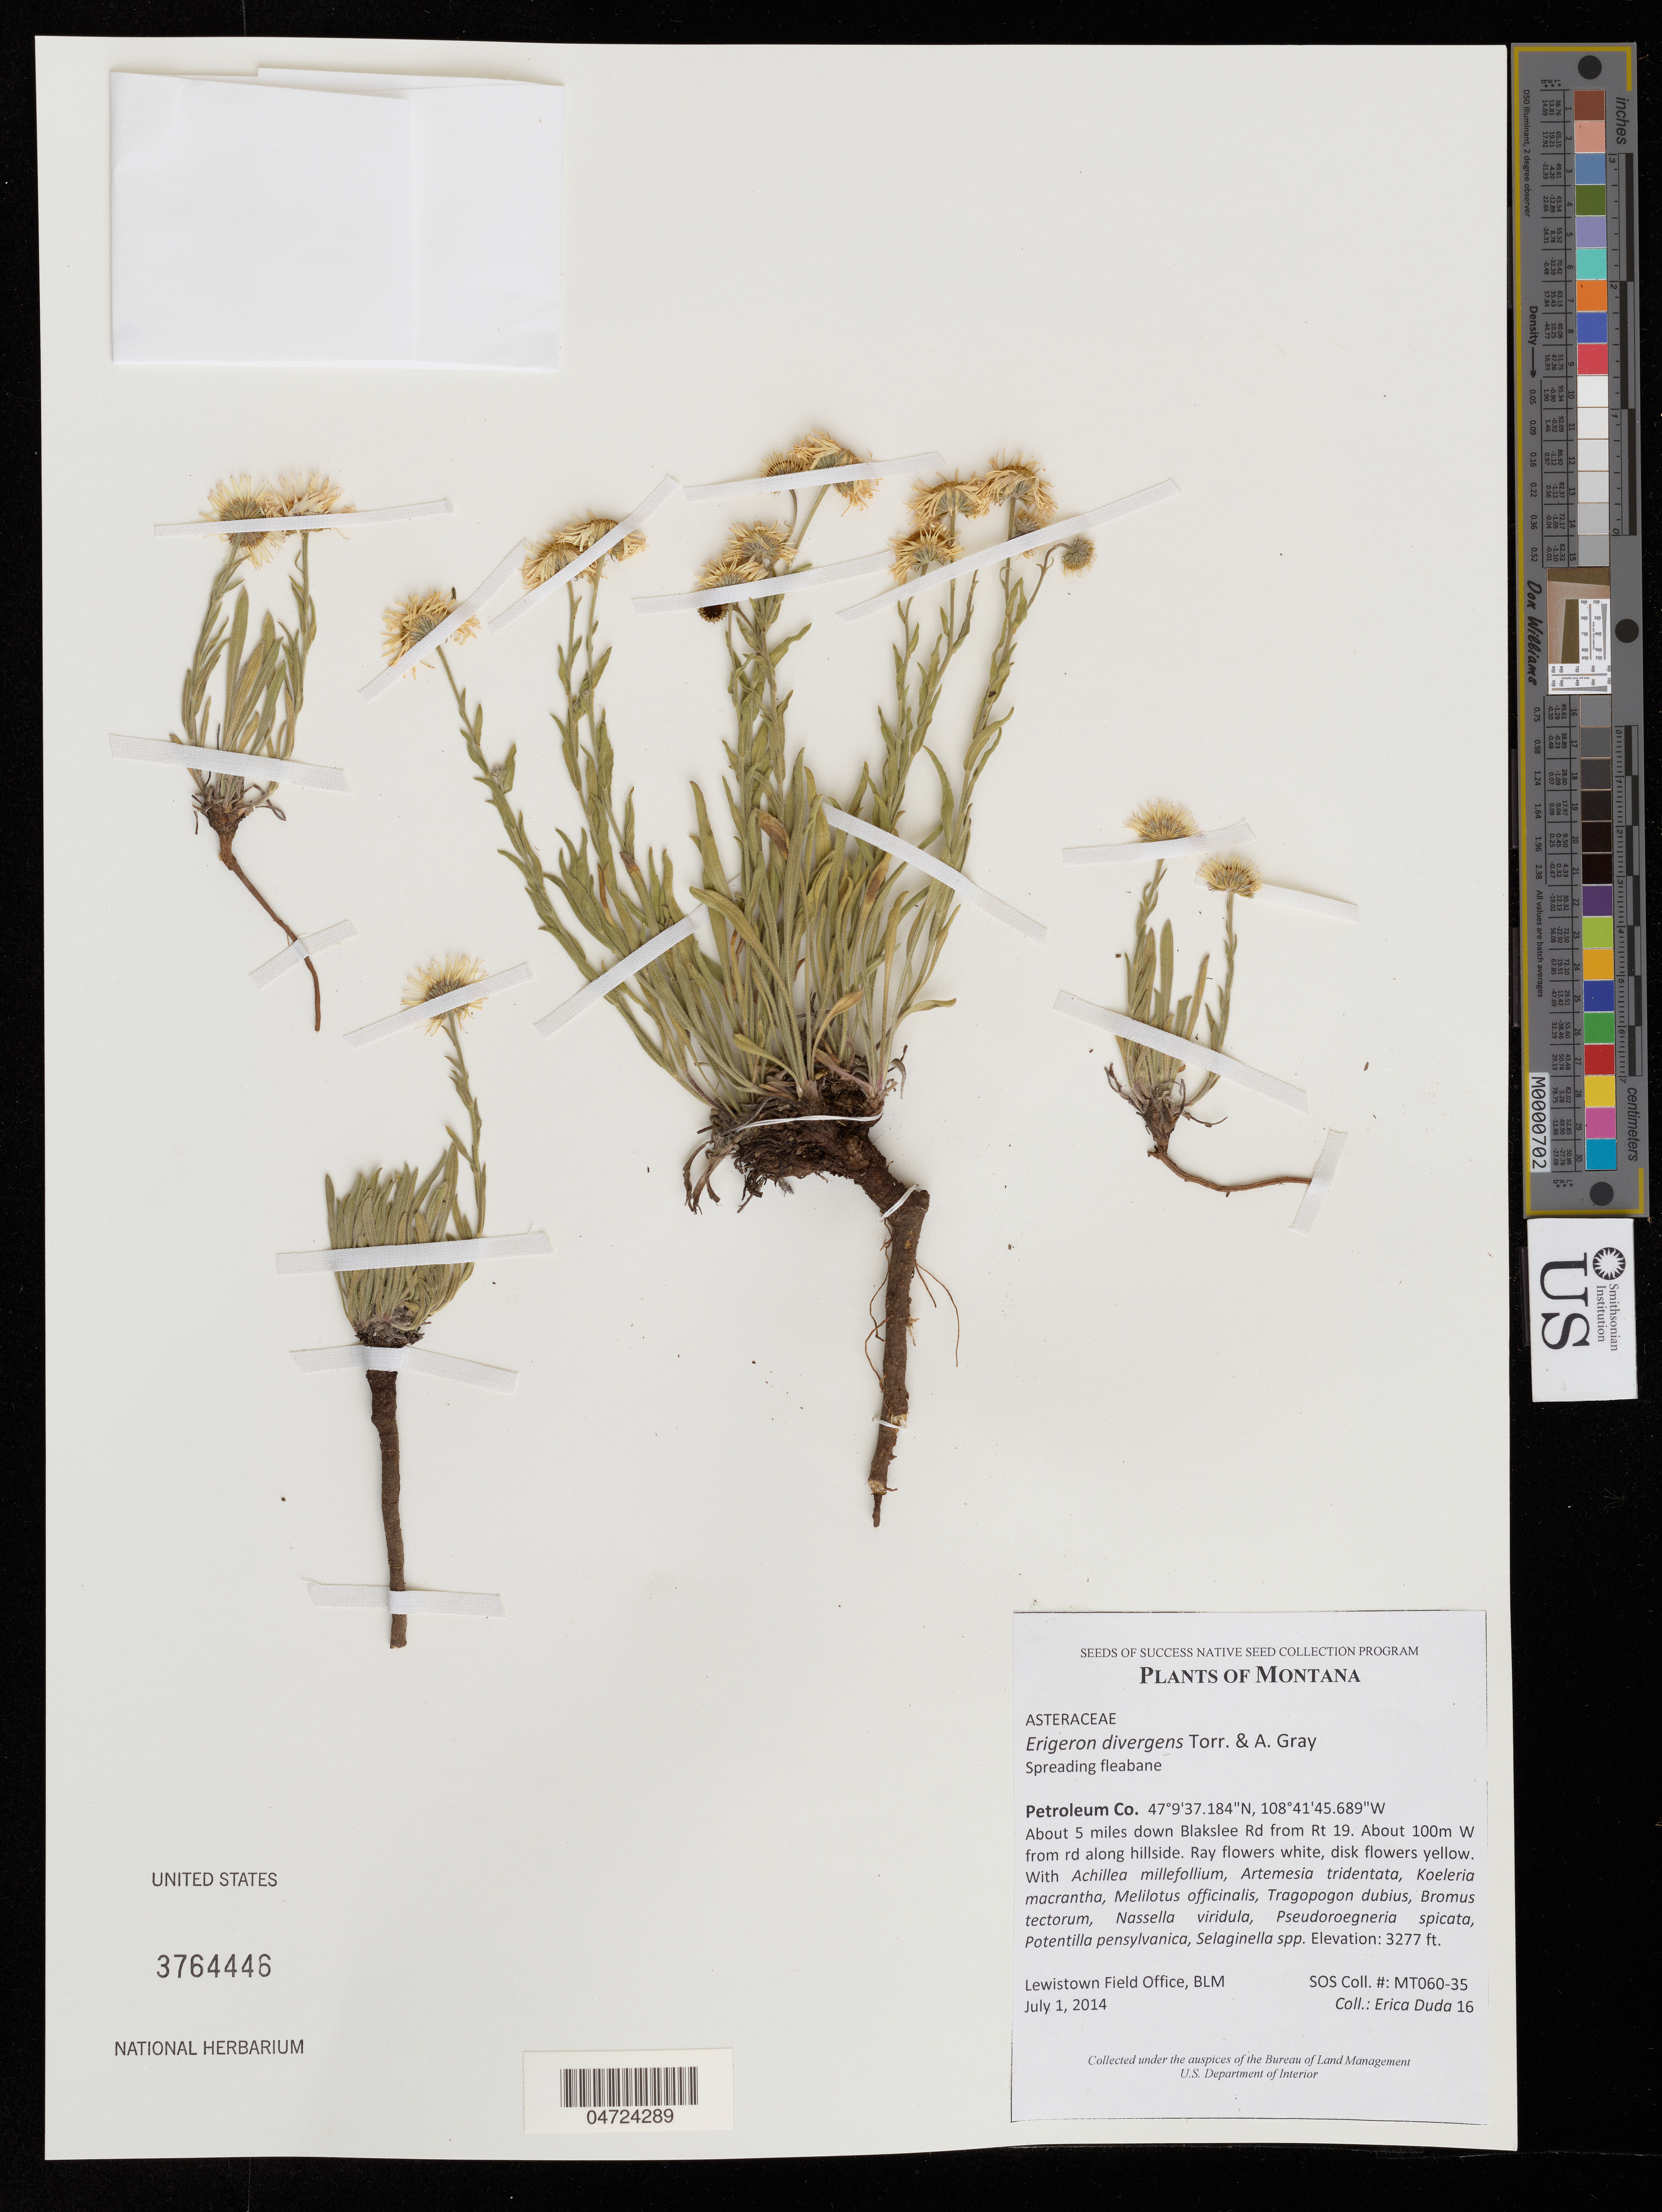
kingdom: Plantae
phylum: Tracheophyta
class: Magnoliopsida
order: Asterales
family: Asteraceae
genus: Erigeron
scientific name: Erigeron divergens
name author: Torr. & A. Gray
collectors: E. Duda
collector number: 16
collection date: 2014-07-01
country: United States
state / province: Montana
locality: Petroleum Co. About 5 miles down Blakslee Rd from Rt 19. About 100m W from rd along hillside.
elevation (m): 999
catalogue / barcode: US 3764446